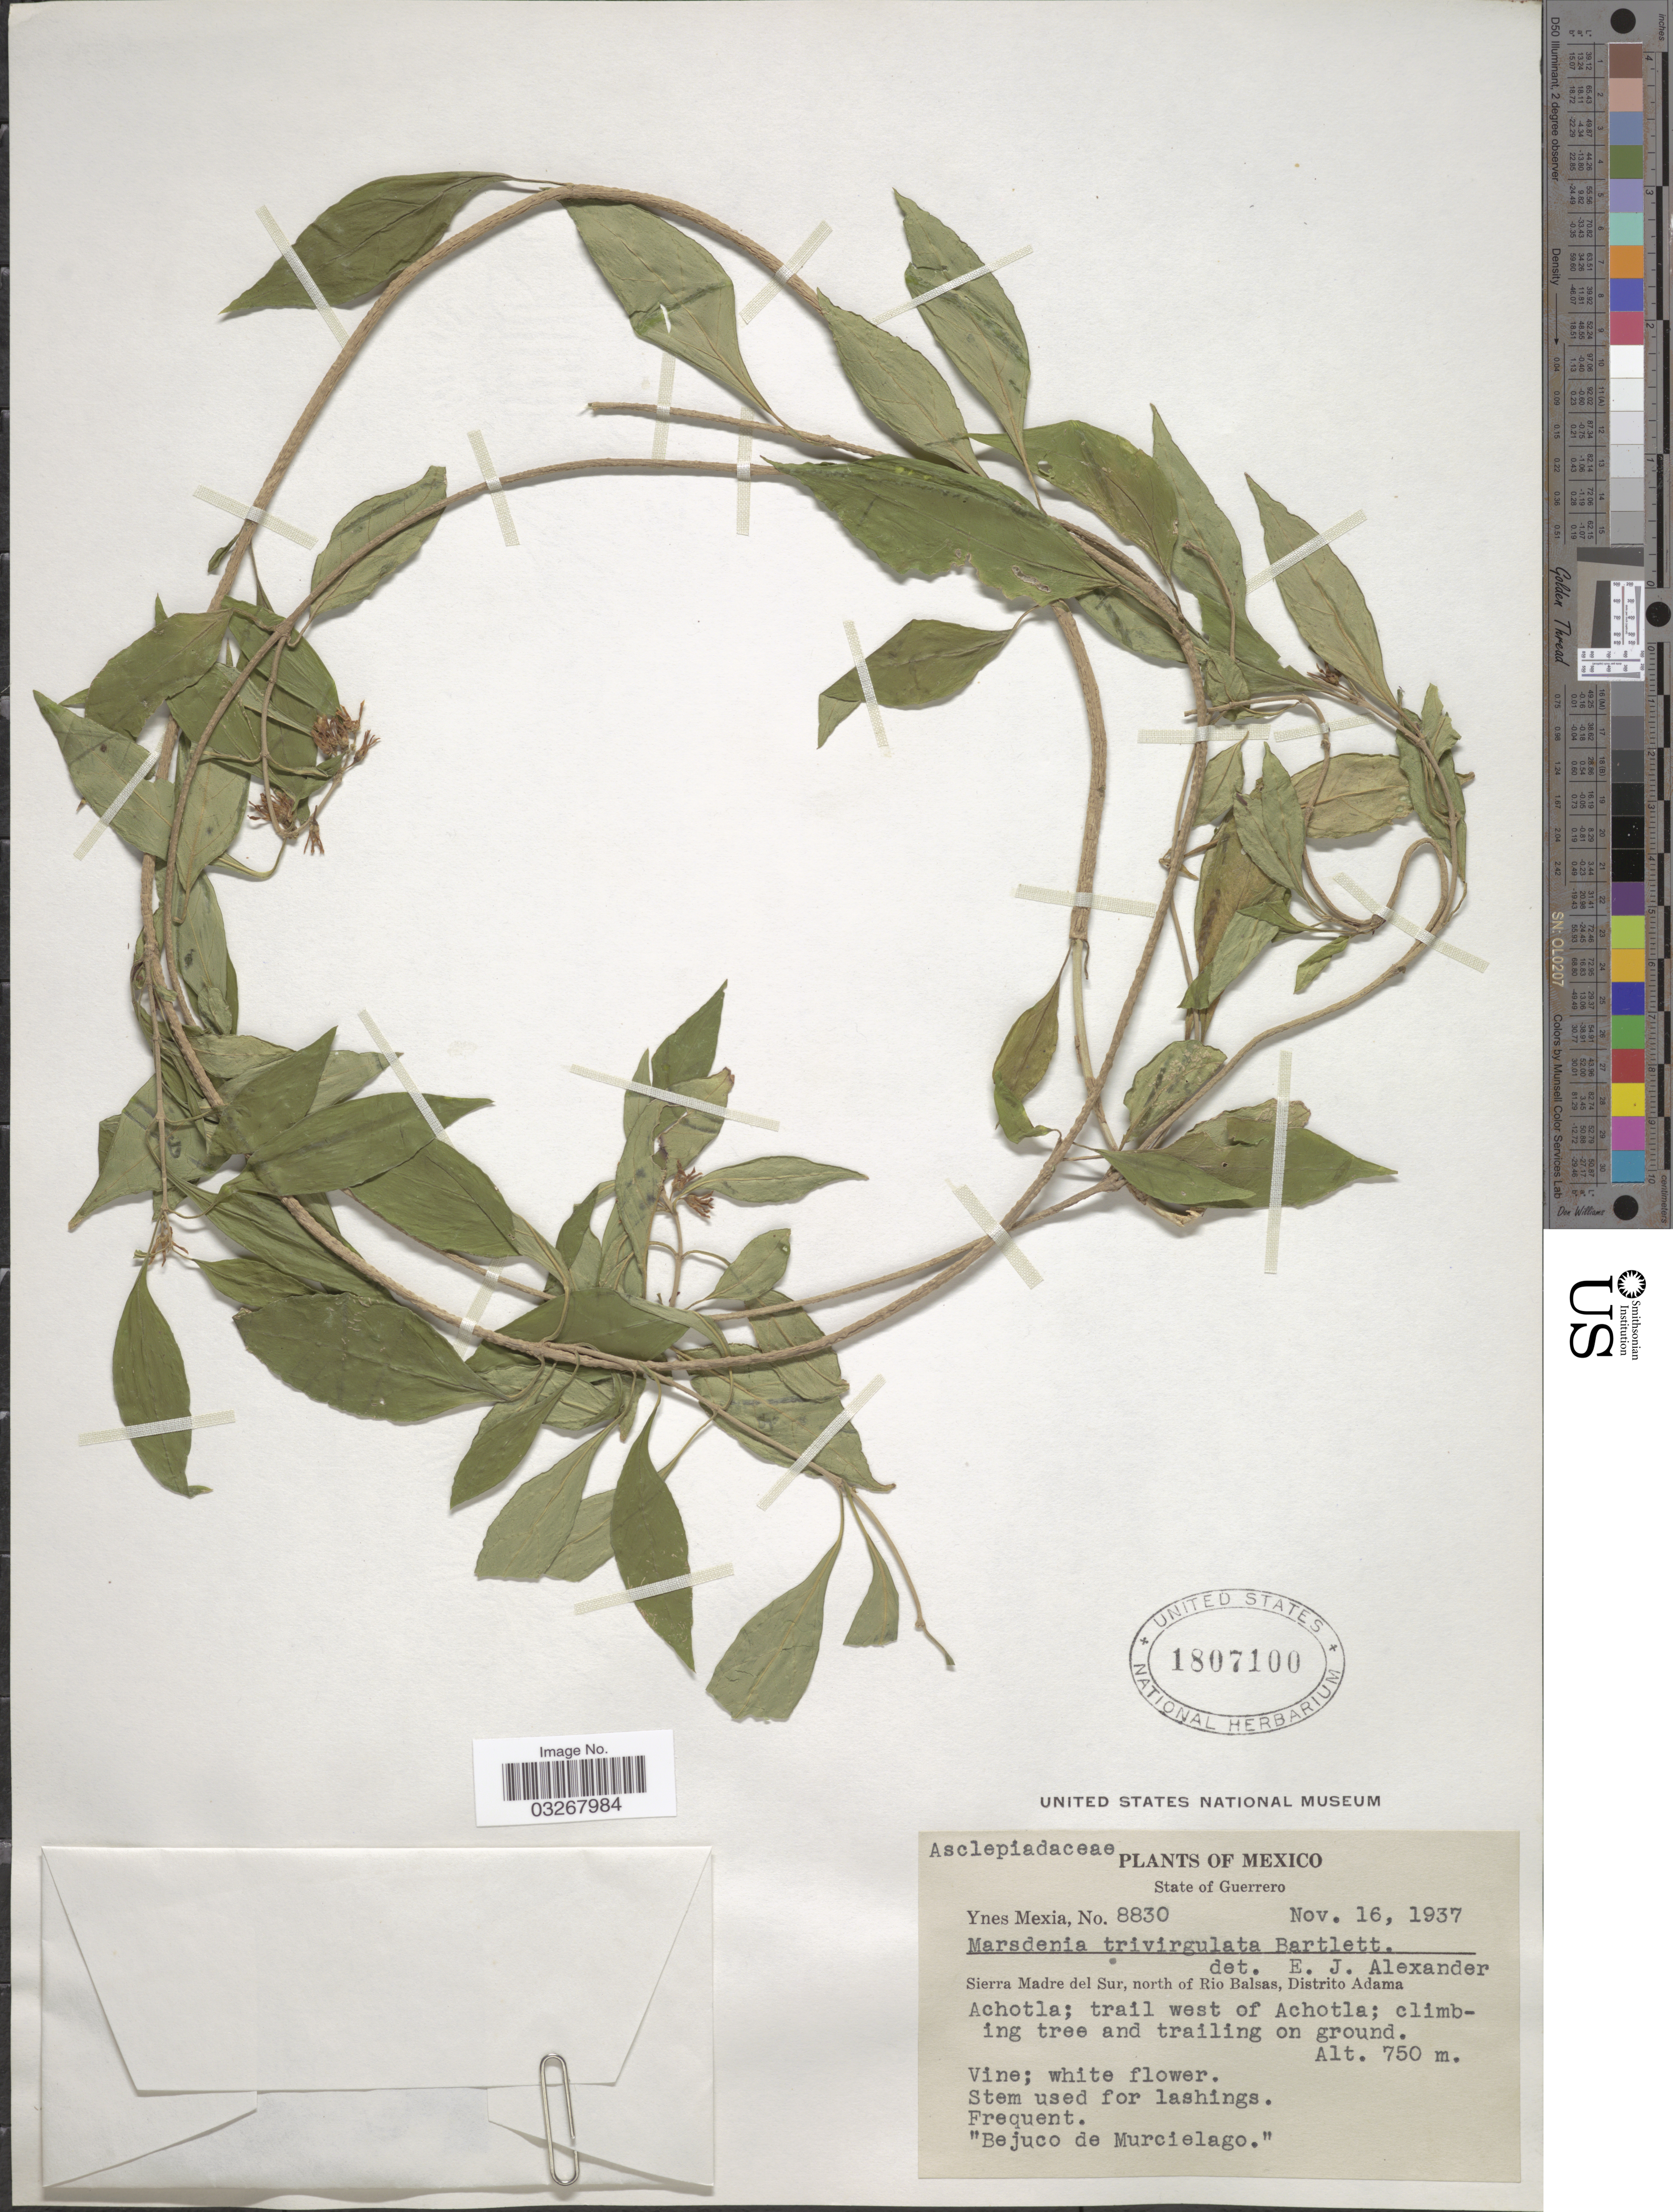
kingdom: Plantae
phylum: Tracheophyta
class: Magnoliopsida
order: Gentianales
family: Apocynaceae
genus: Marsdenia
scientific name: Marsdenia trivirgulata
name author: Bartlett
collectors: Y. Mexia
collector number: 8830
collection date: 1937-11-16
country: Mexico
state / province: Guerrero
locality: Sierra Madre del Sur, north of Rio Balsas, Distrito Adama. Achotla; trail west of Achotla.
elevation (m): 750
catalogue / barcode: US 1807100